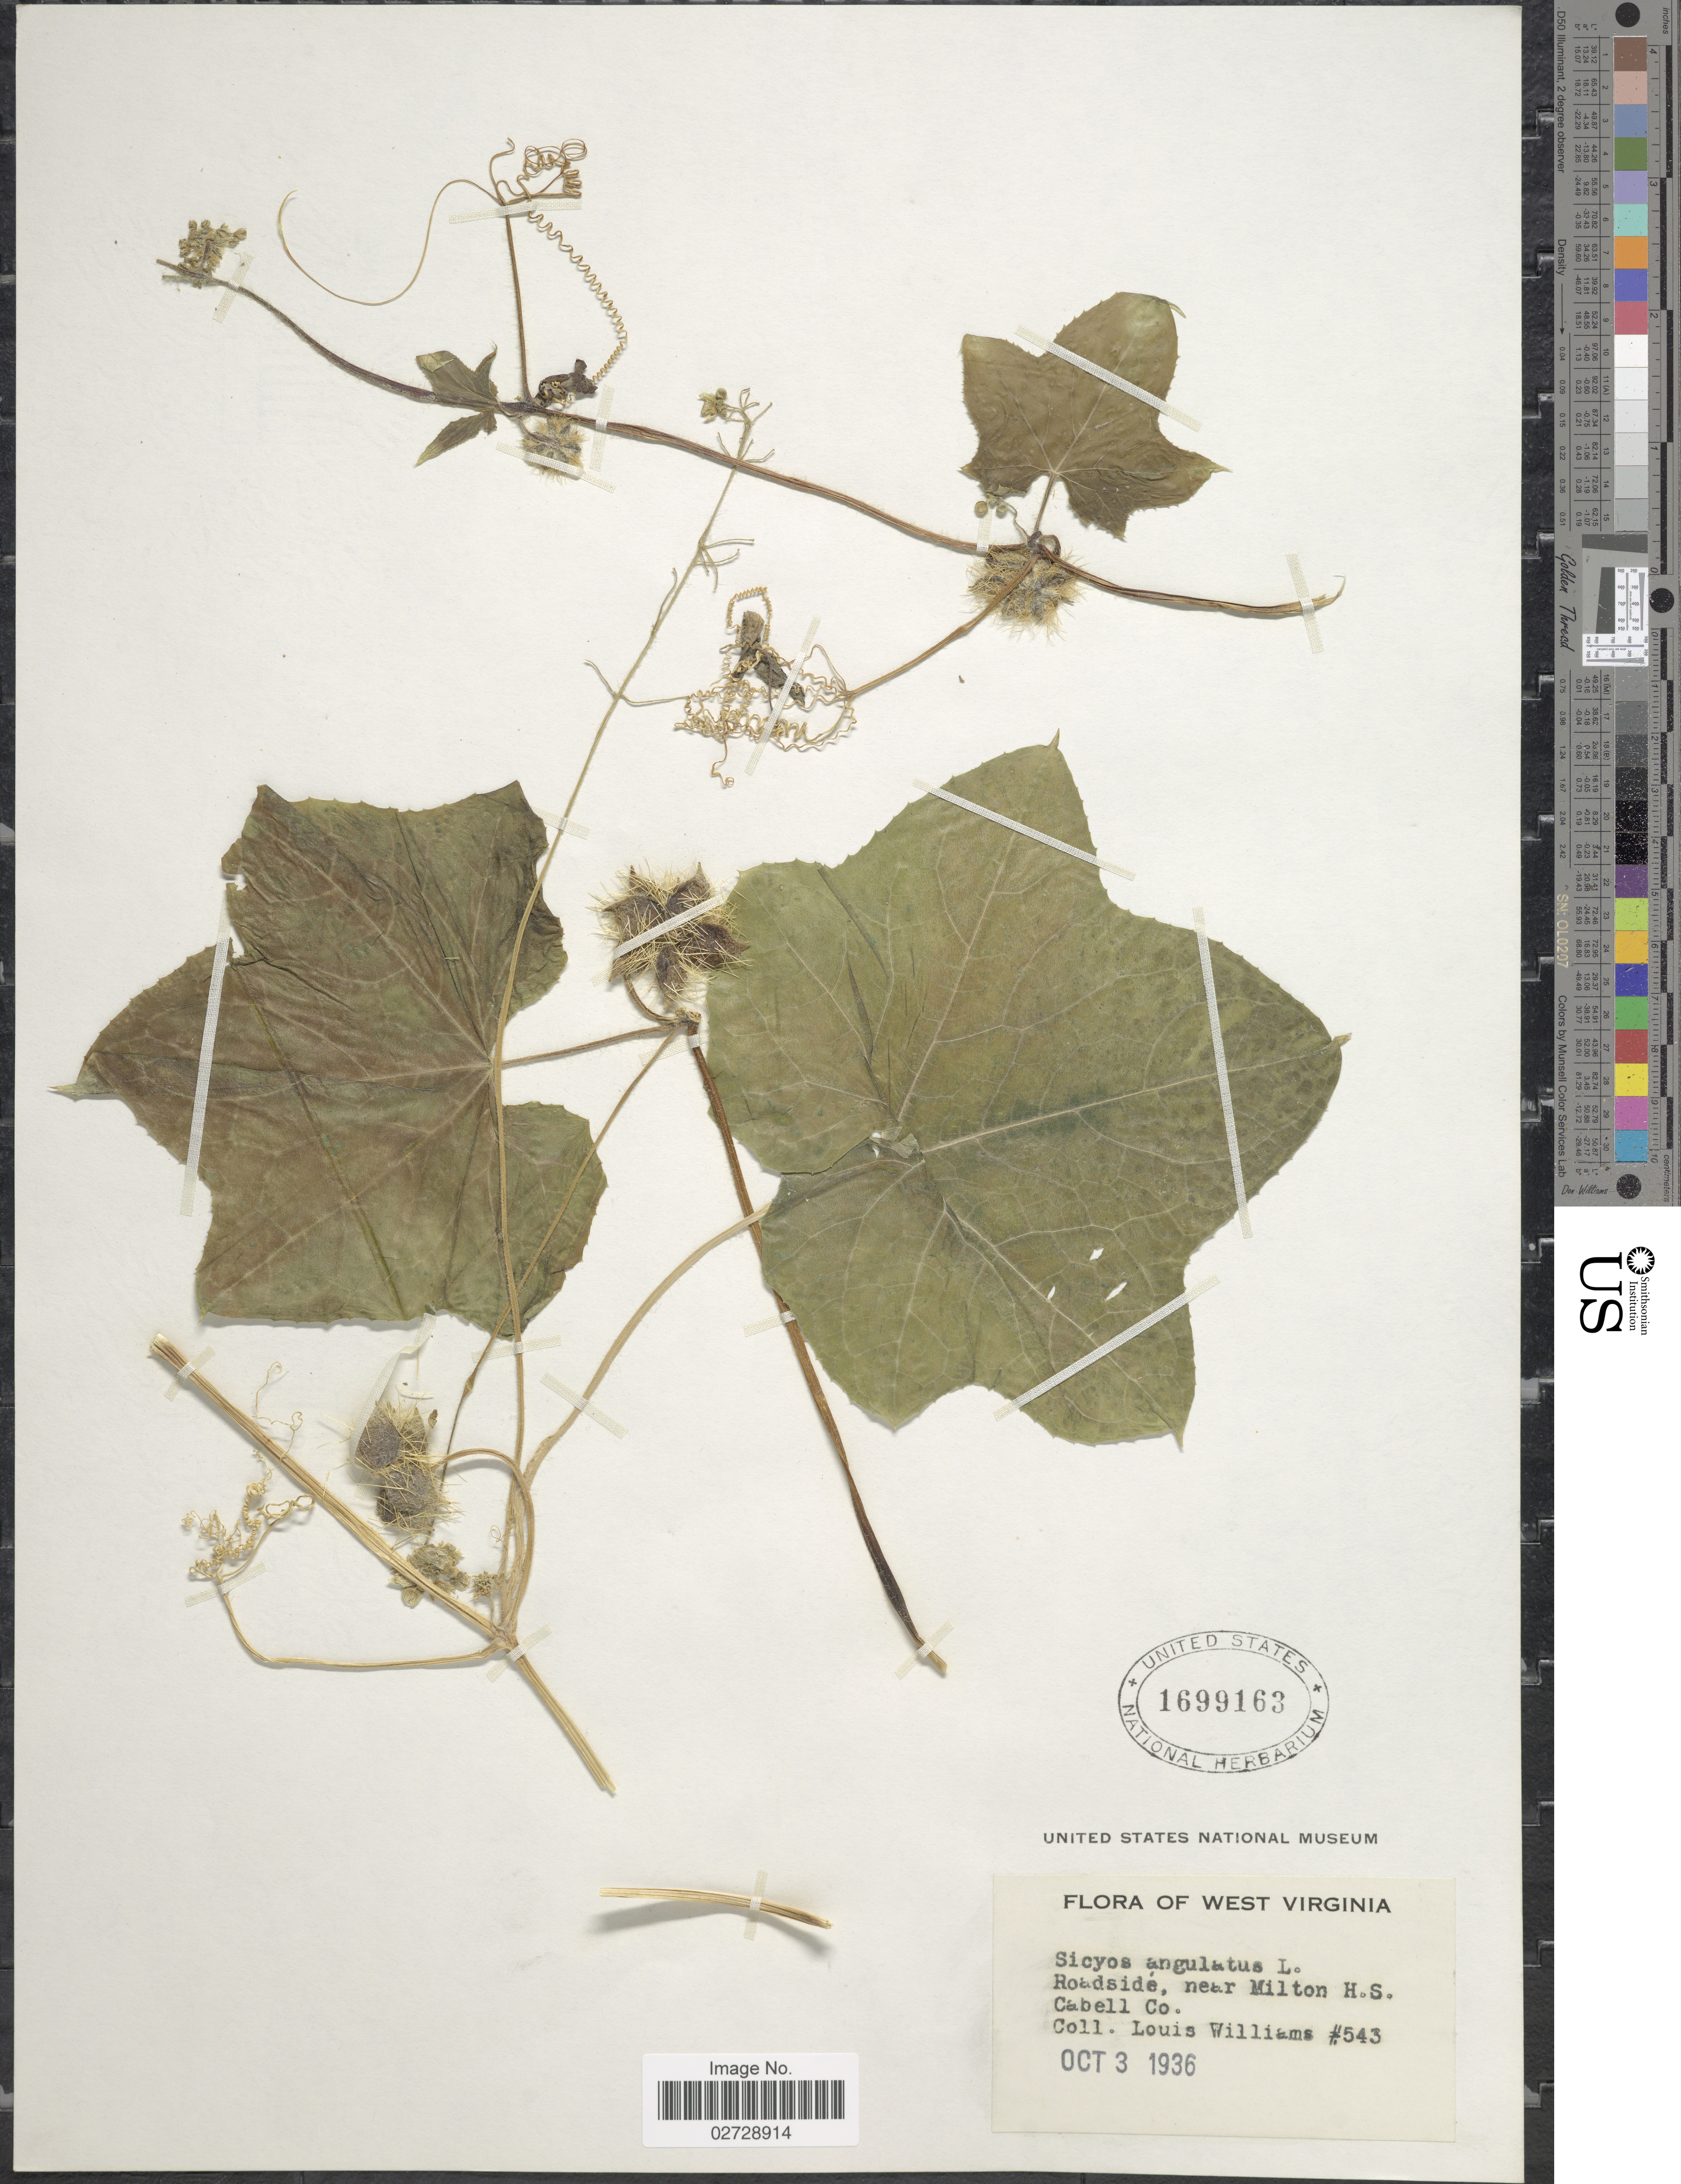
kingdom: Plantae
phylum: Tracheophyta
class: Magnoliopsida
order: Cucurbitales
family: Cucurbitaceae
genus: Sicyos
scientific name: Sicyos angulatus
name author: L.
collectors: L. G. Williams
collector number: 543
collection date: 1936-10-03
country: United States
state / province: West Virginia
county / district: Cabell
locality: Roadside, near Milton H.S. Cabell Co.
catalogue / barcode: US 1699163